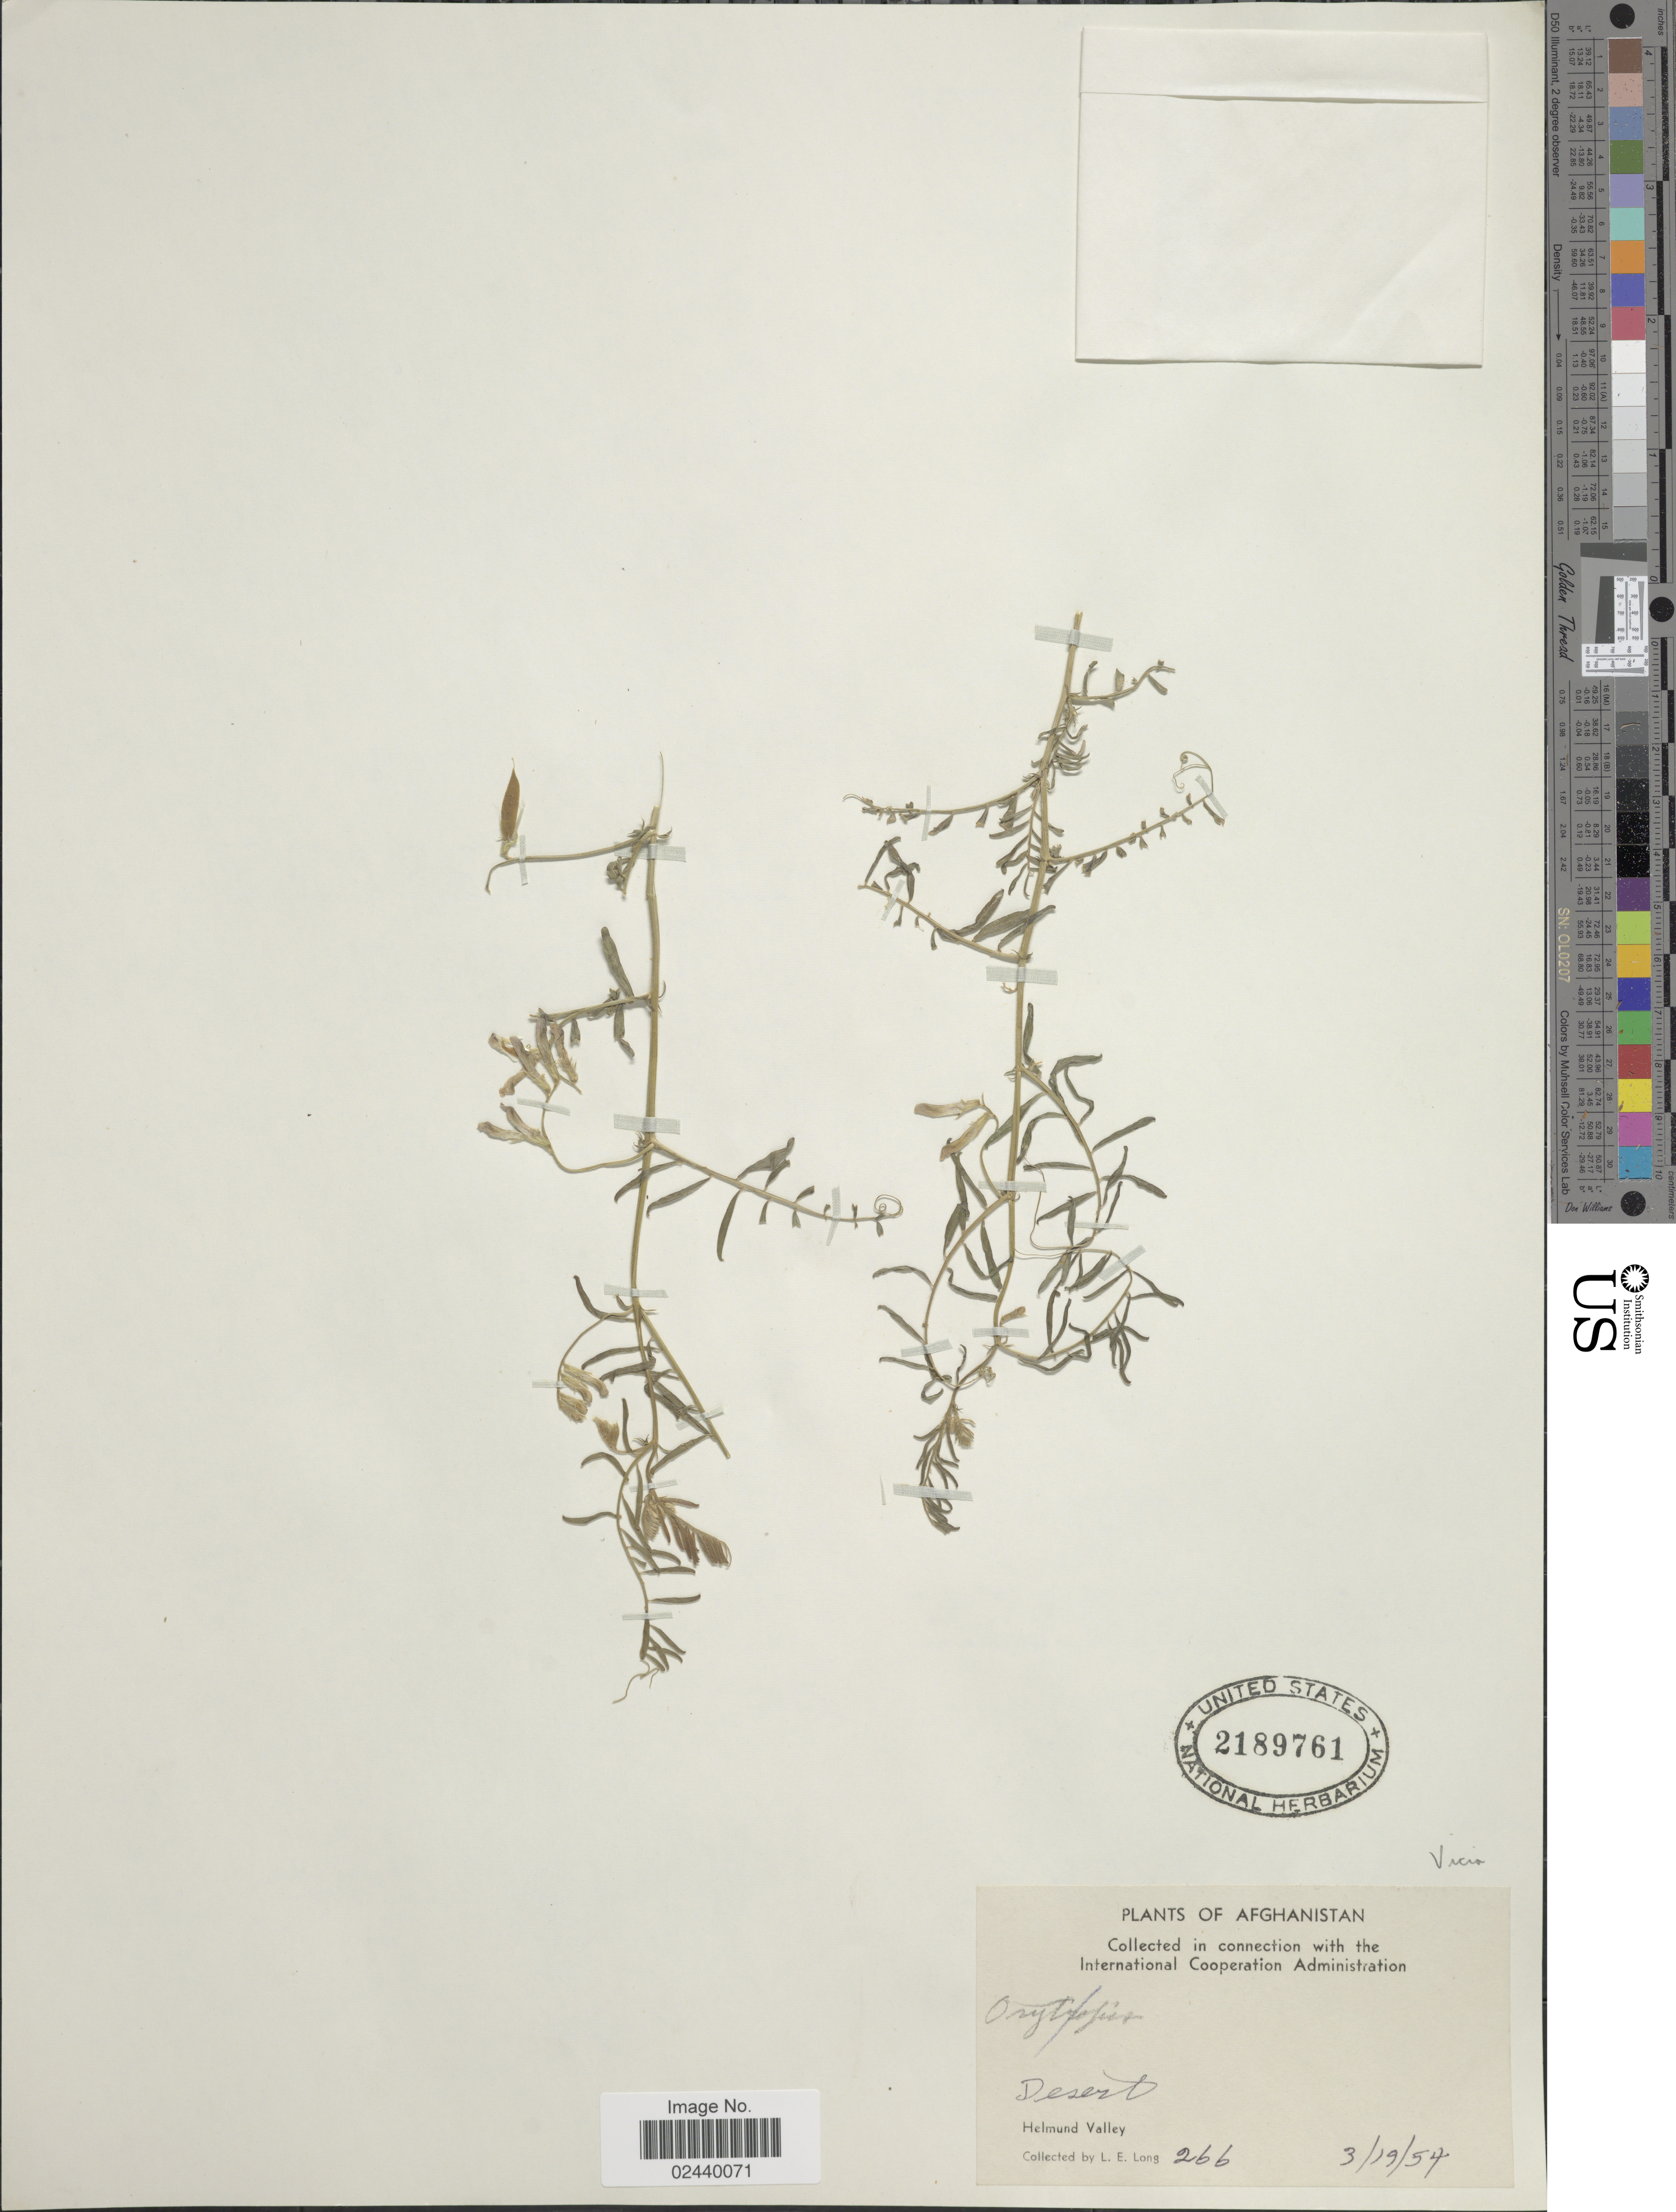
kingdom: Plantae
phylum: Tracheophyta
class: Magnoliopsida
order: Fabales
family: Fabaceae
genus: Vicia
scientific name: Vicia sp.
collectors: L. E. Long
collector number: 266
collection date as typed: Transcribed d/m/y: 19/3/54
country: Afghanistan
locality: Desert, Helmund Valley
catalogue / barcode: US 2189761